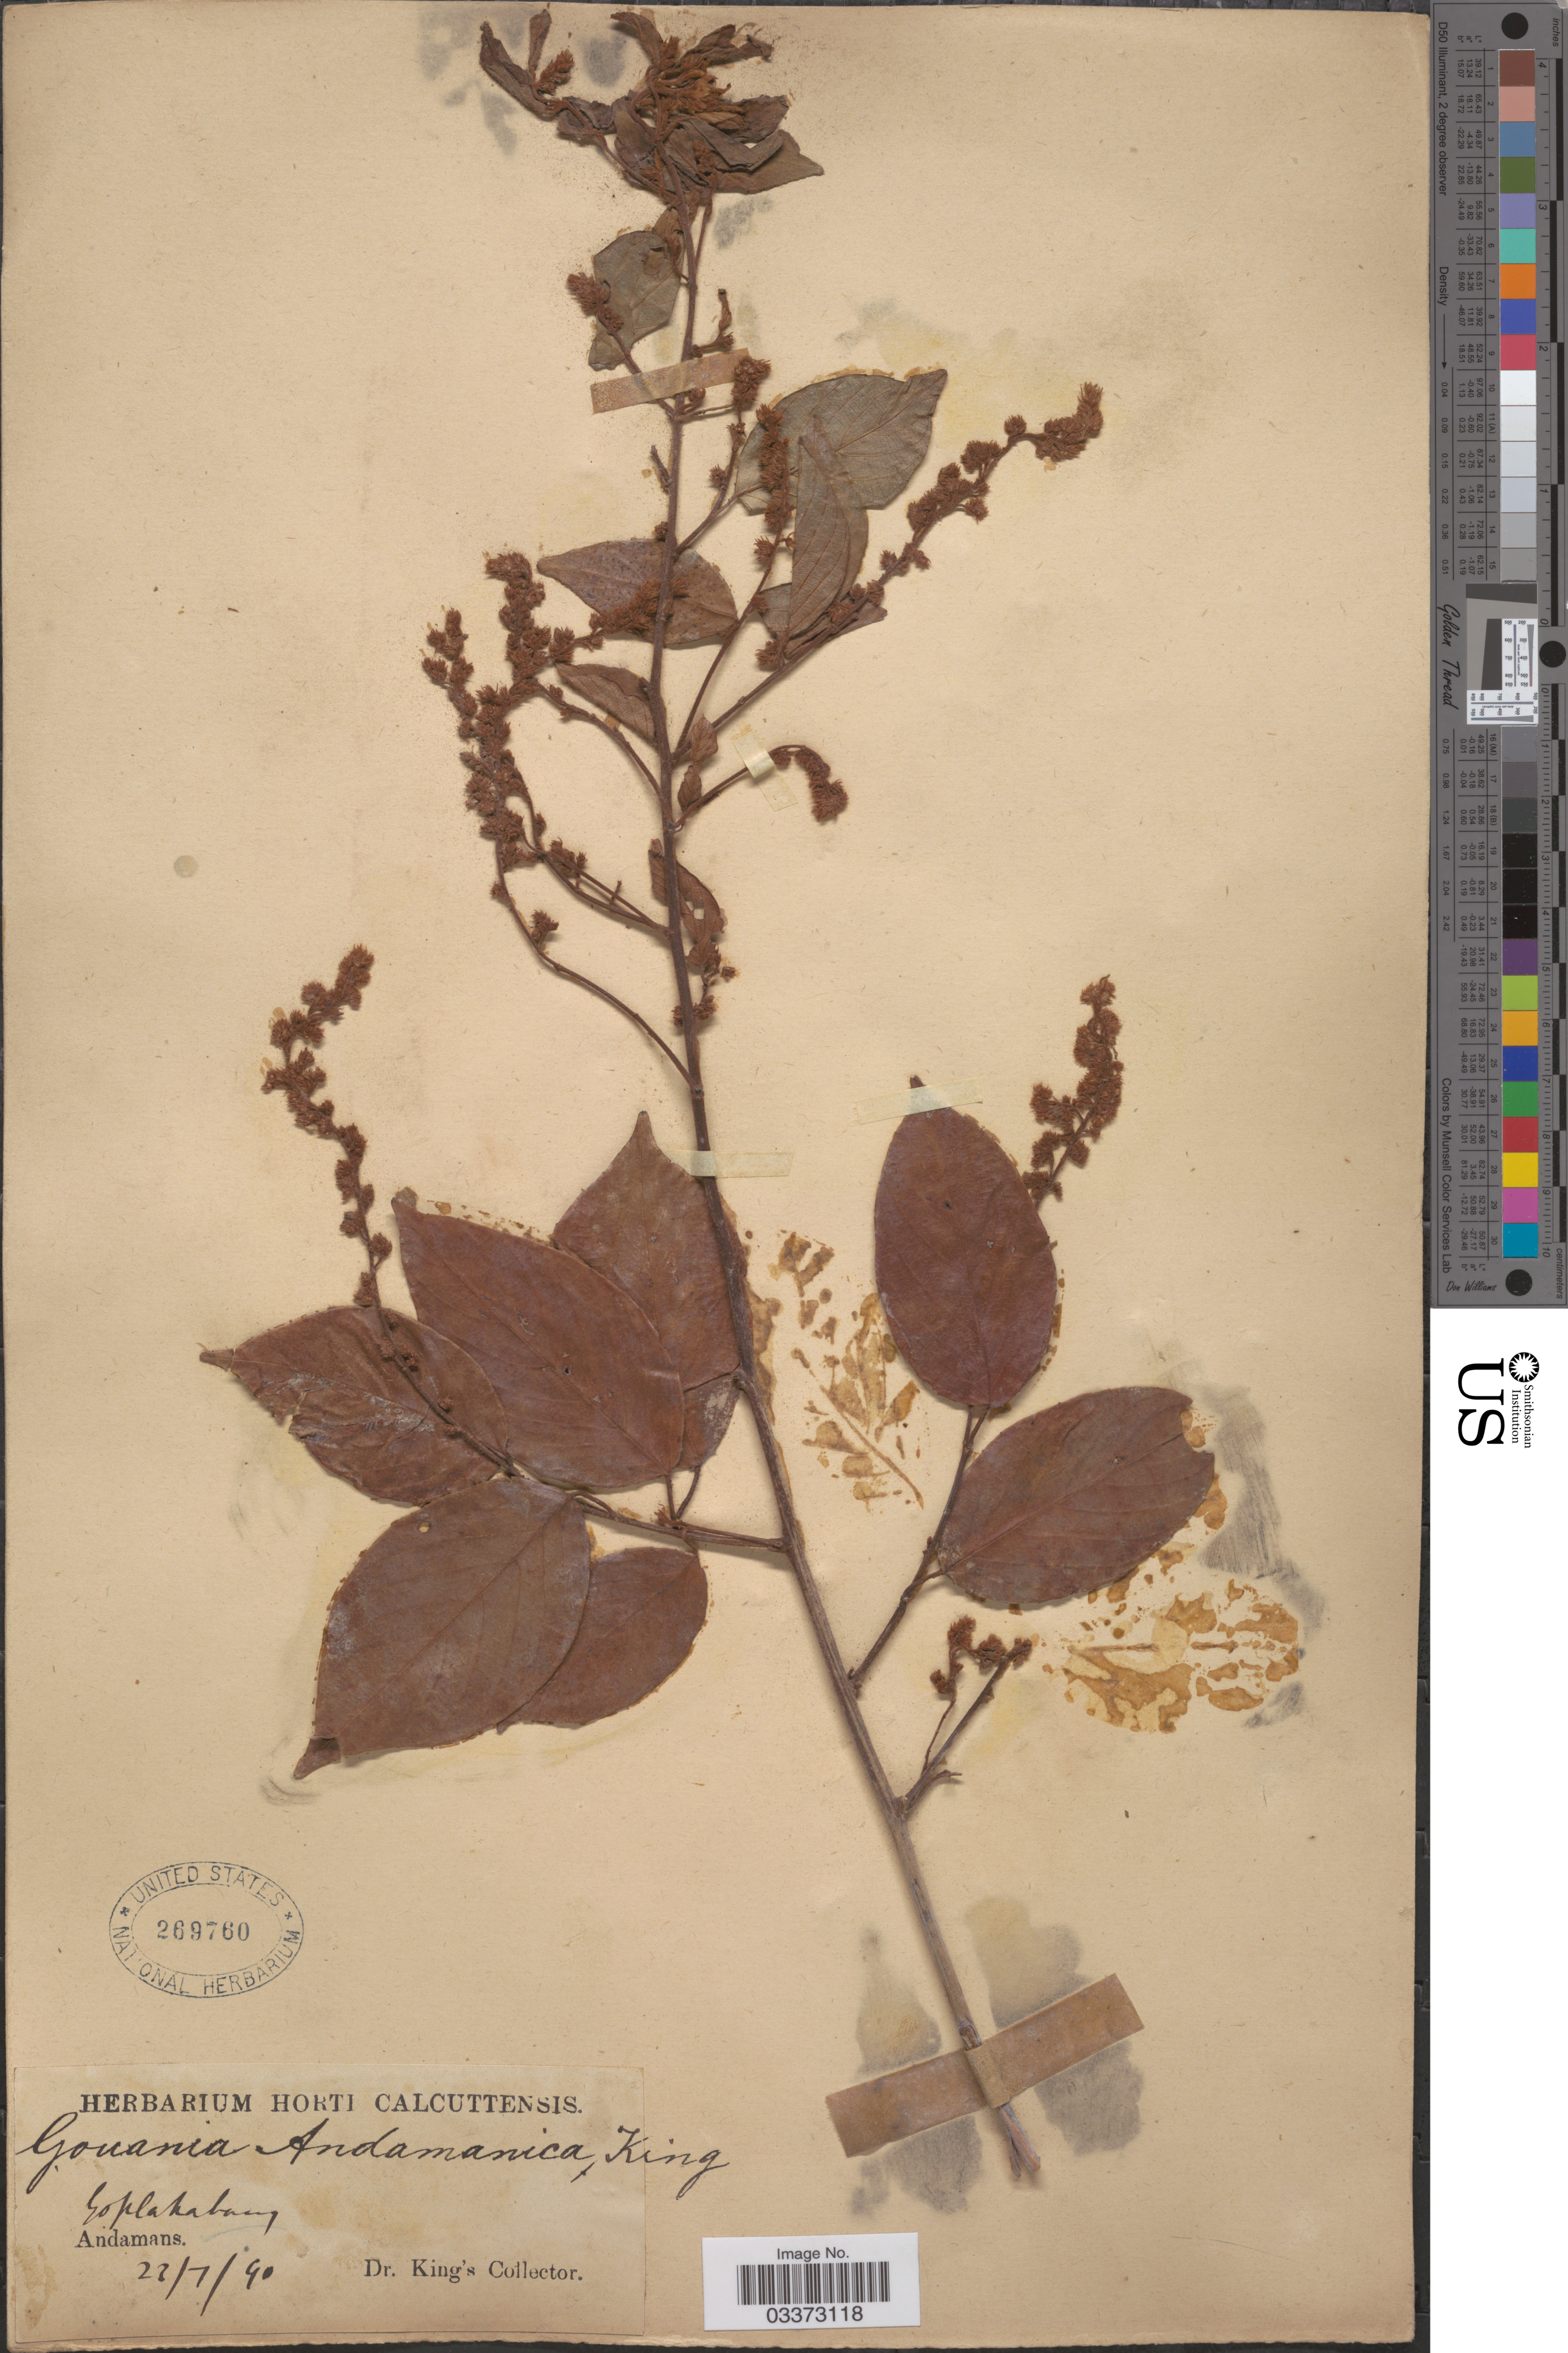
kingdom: Plantae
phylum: Tracheophyta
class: Magnoliopsida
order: Rosales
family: Rhamnaceae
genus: Gouania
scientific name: Gouania andamanica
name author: King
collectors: Dr. King's collector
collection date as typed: Transcribed d/m/y: 23/7/90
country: India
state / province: Andaman and Nicobar Islands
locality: Goplakabang. Andamans.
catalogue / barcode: US 269760